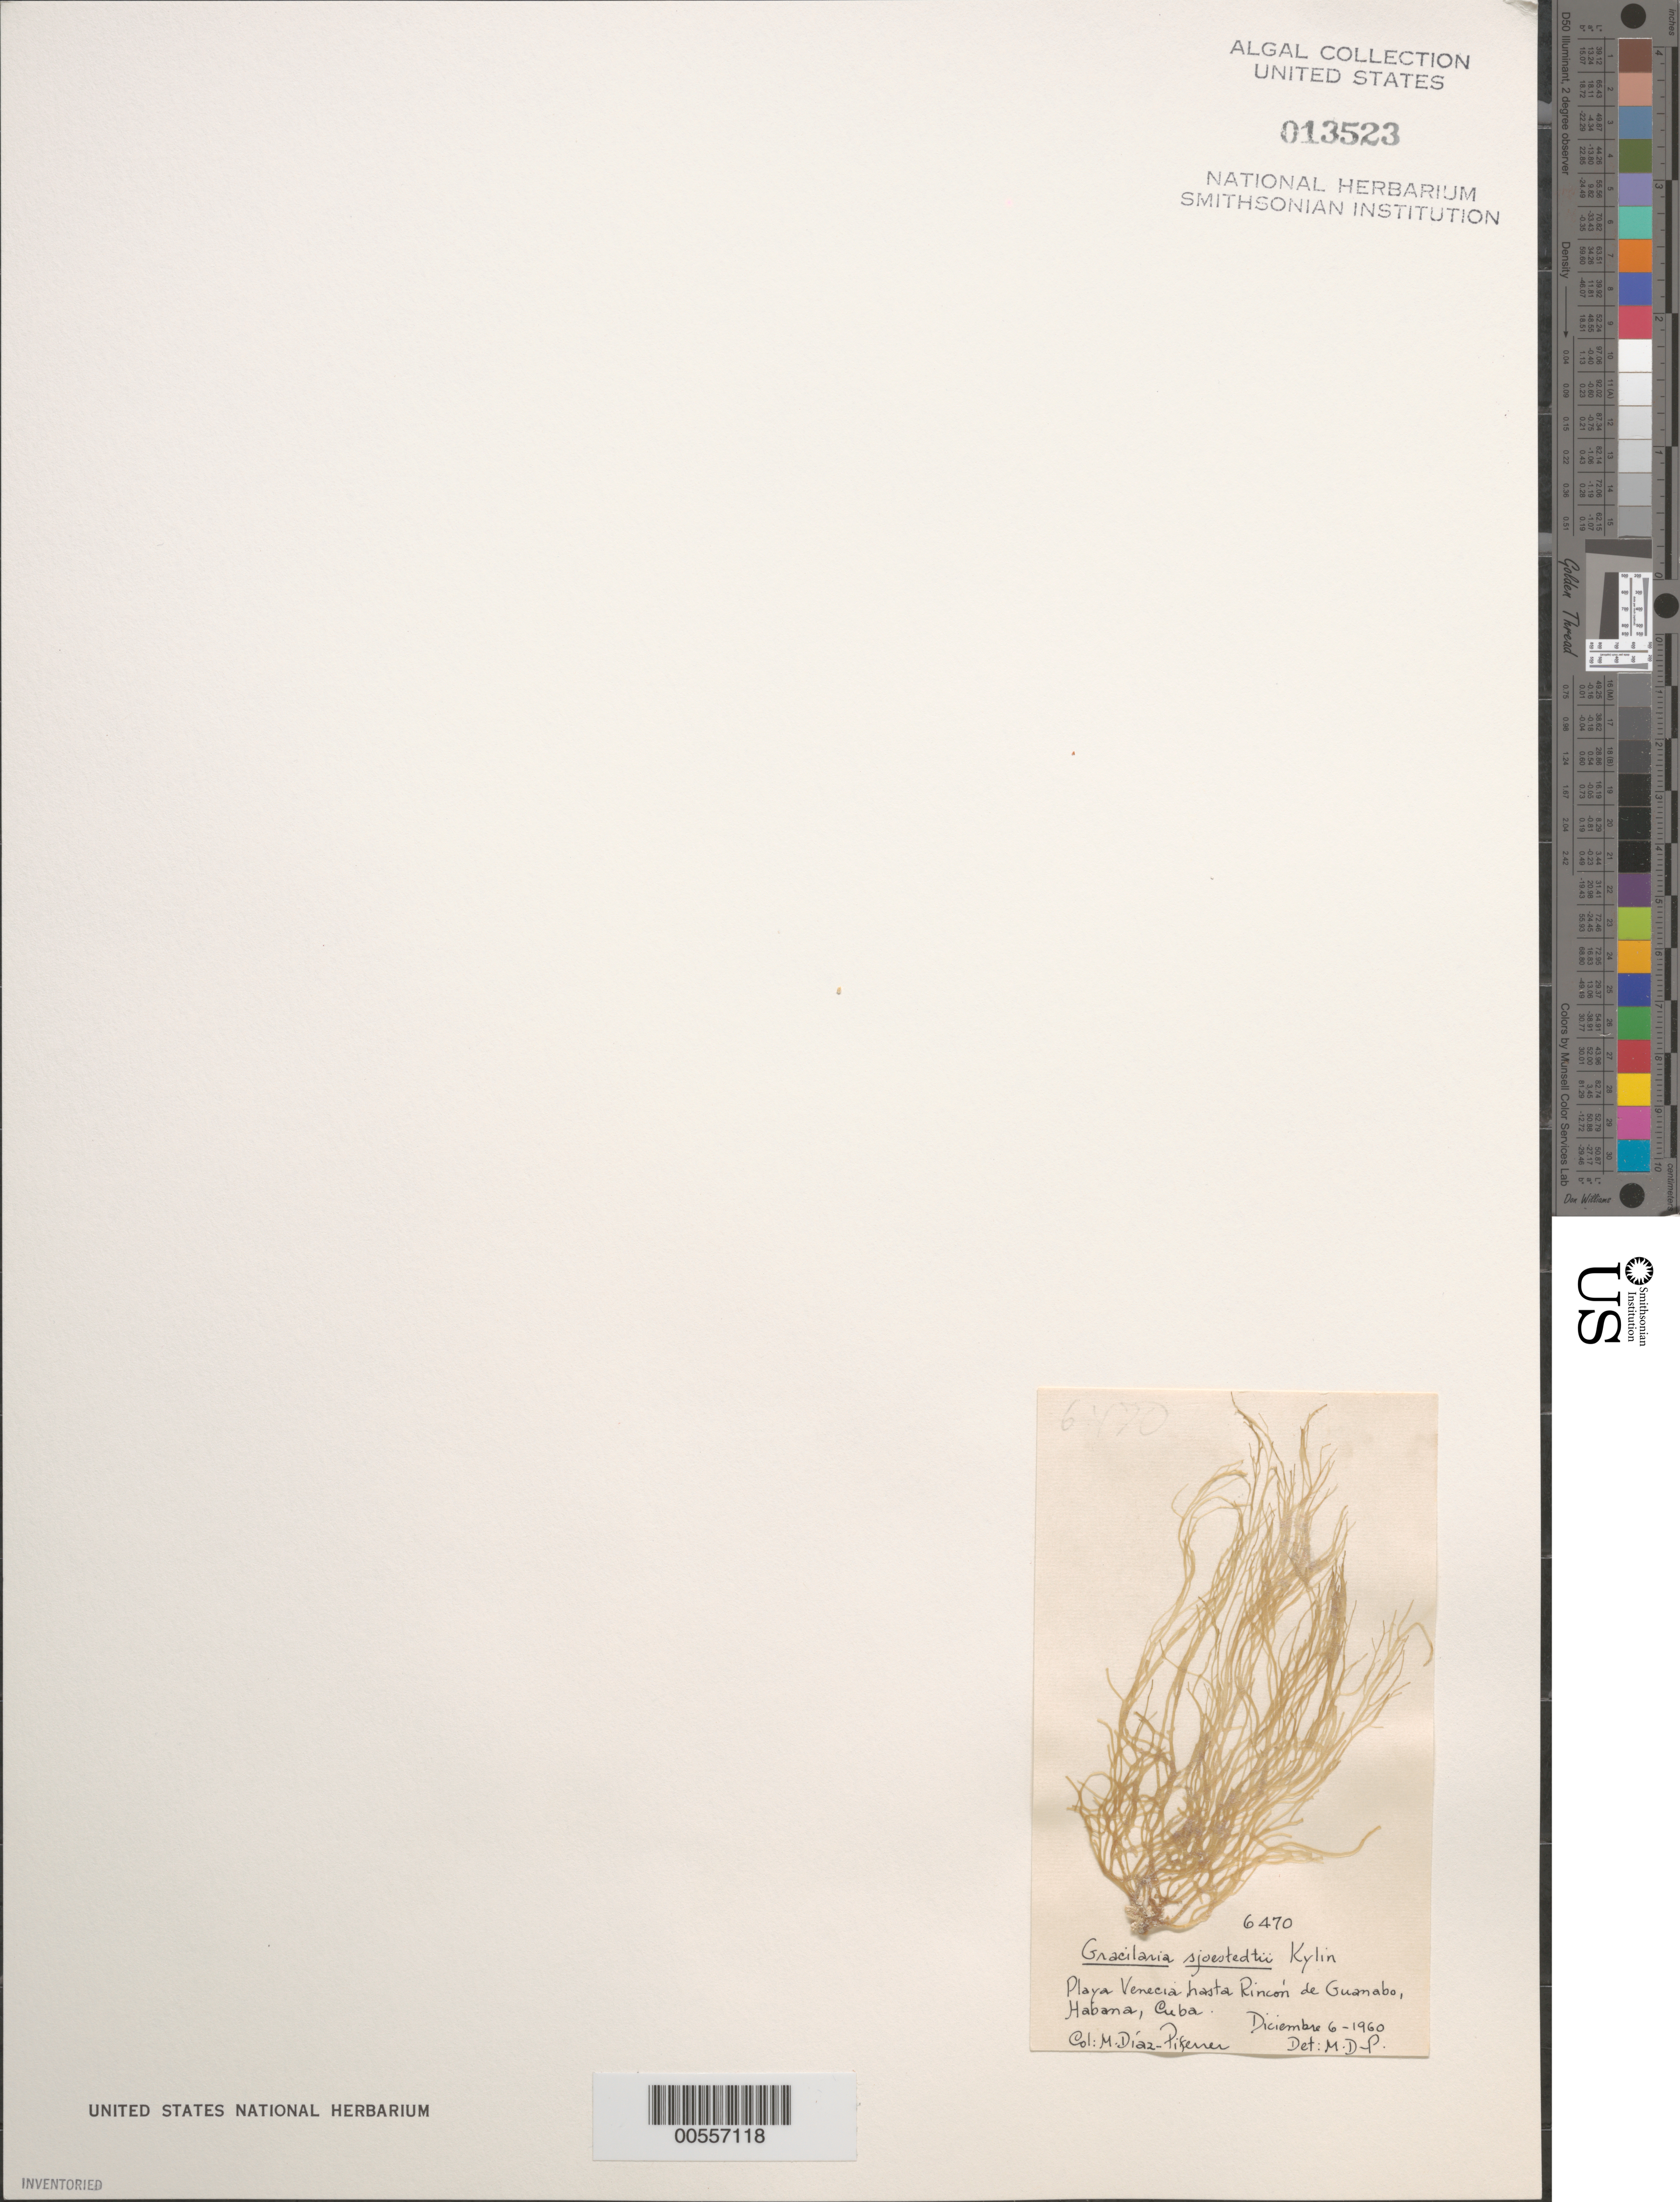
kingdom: Plantae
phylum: Rhodophyta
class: Florideophyceae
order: Gracilariales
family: Gracilariaceae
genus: Gracilariopsis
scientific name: Gracilariopsis andersonii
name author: (Grunow) E.Y. Dawson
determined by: Algae name updating Project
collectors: M. Diaz-Piferrer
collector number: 6470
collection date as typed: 06 Dec 1960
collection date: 1960-12-06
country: Cuba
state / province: La Habana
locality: Playa venecia, rincon de guanabo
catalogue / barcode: US 13523